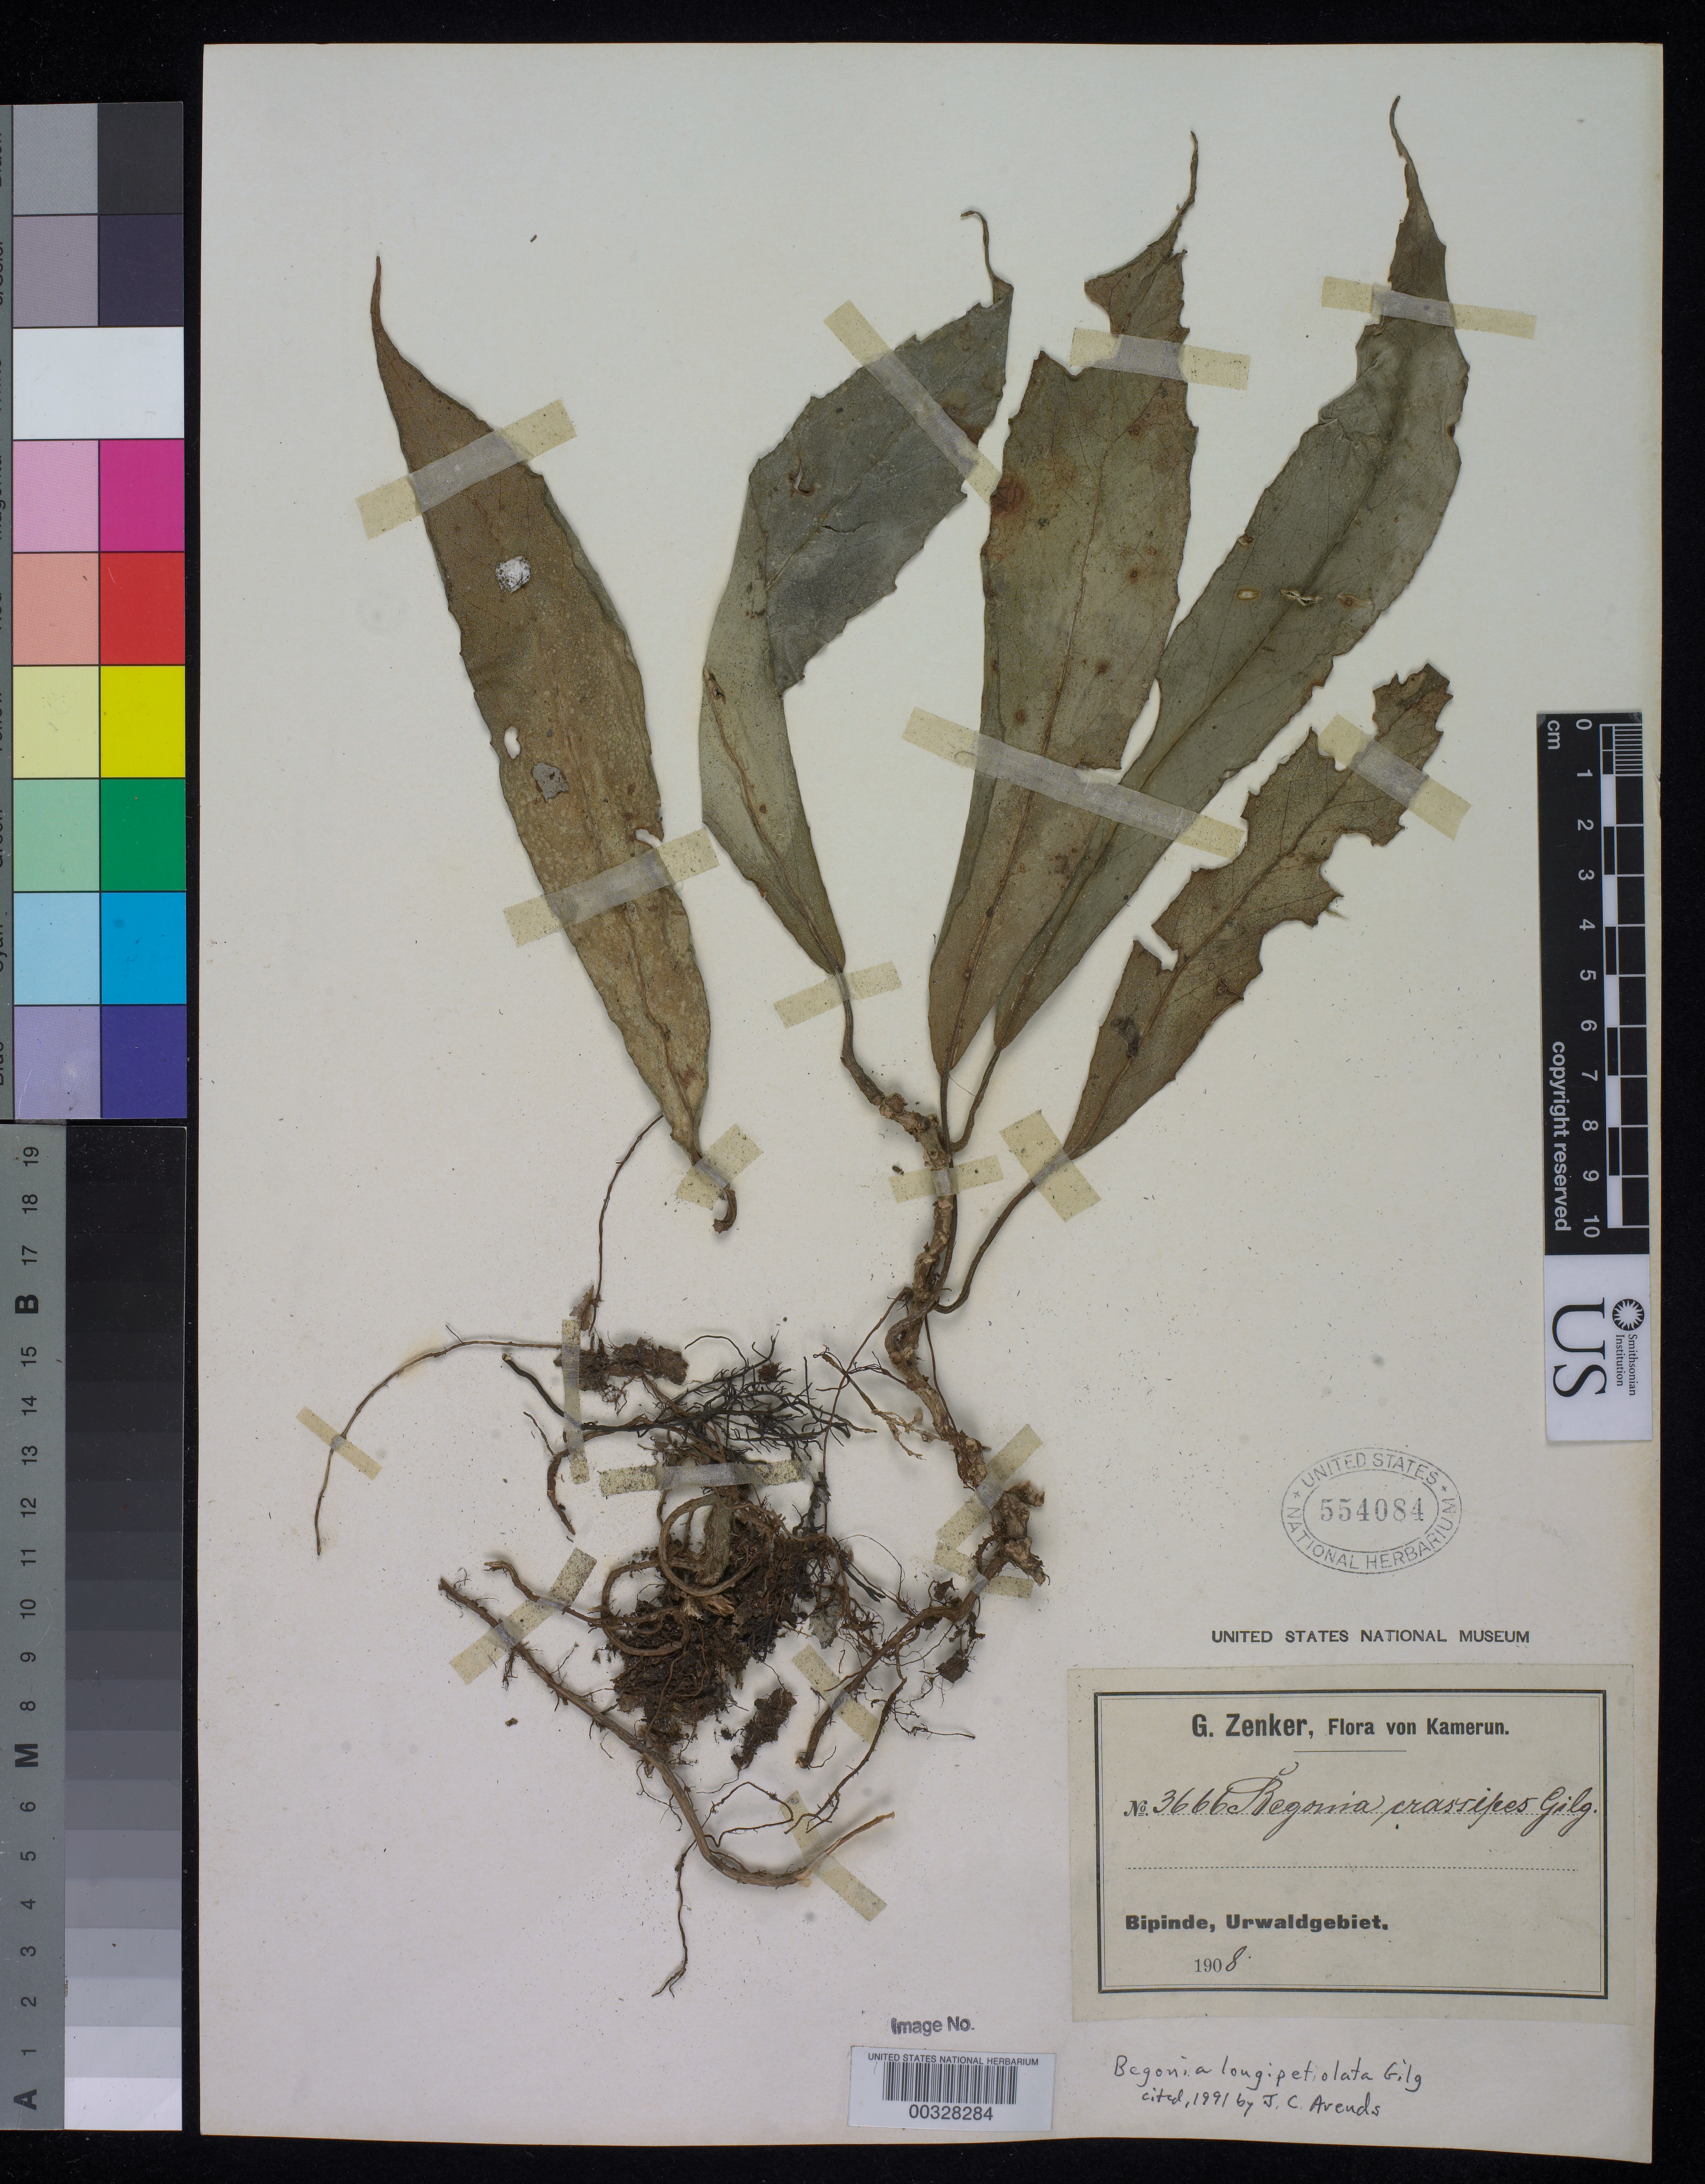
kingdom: Plantae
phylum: Tracheophyta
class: Magnoliopsida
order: Cucurbitales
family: Begoniaceae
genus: Begonia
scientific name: Begonia longipetiolata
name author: Gilg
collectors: G. A. Zenker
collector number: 3666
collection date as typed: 1908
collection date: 1908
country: Cameroon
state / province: Sud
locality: Bipinde, urwaldgebiet [jungle area]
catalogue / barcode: US 554084